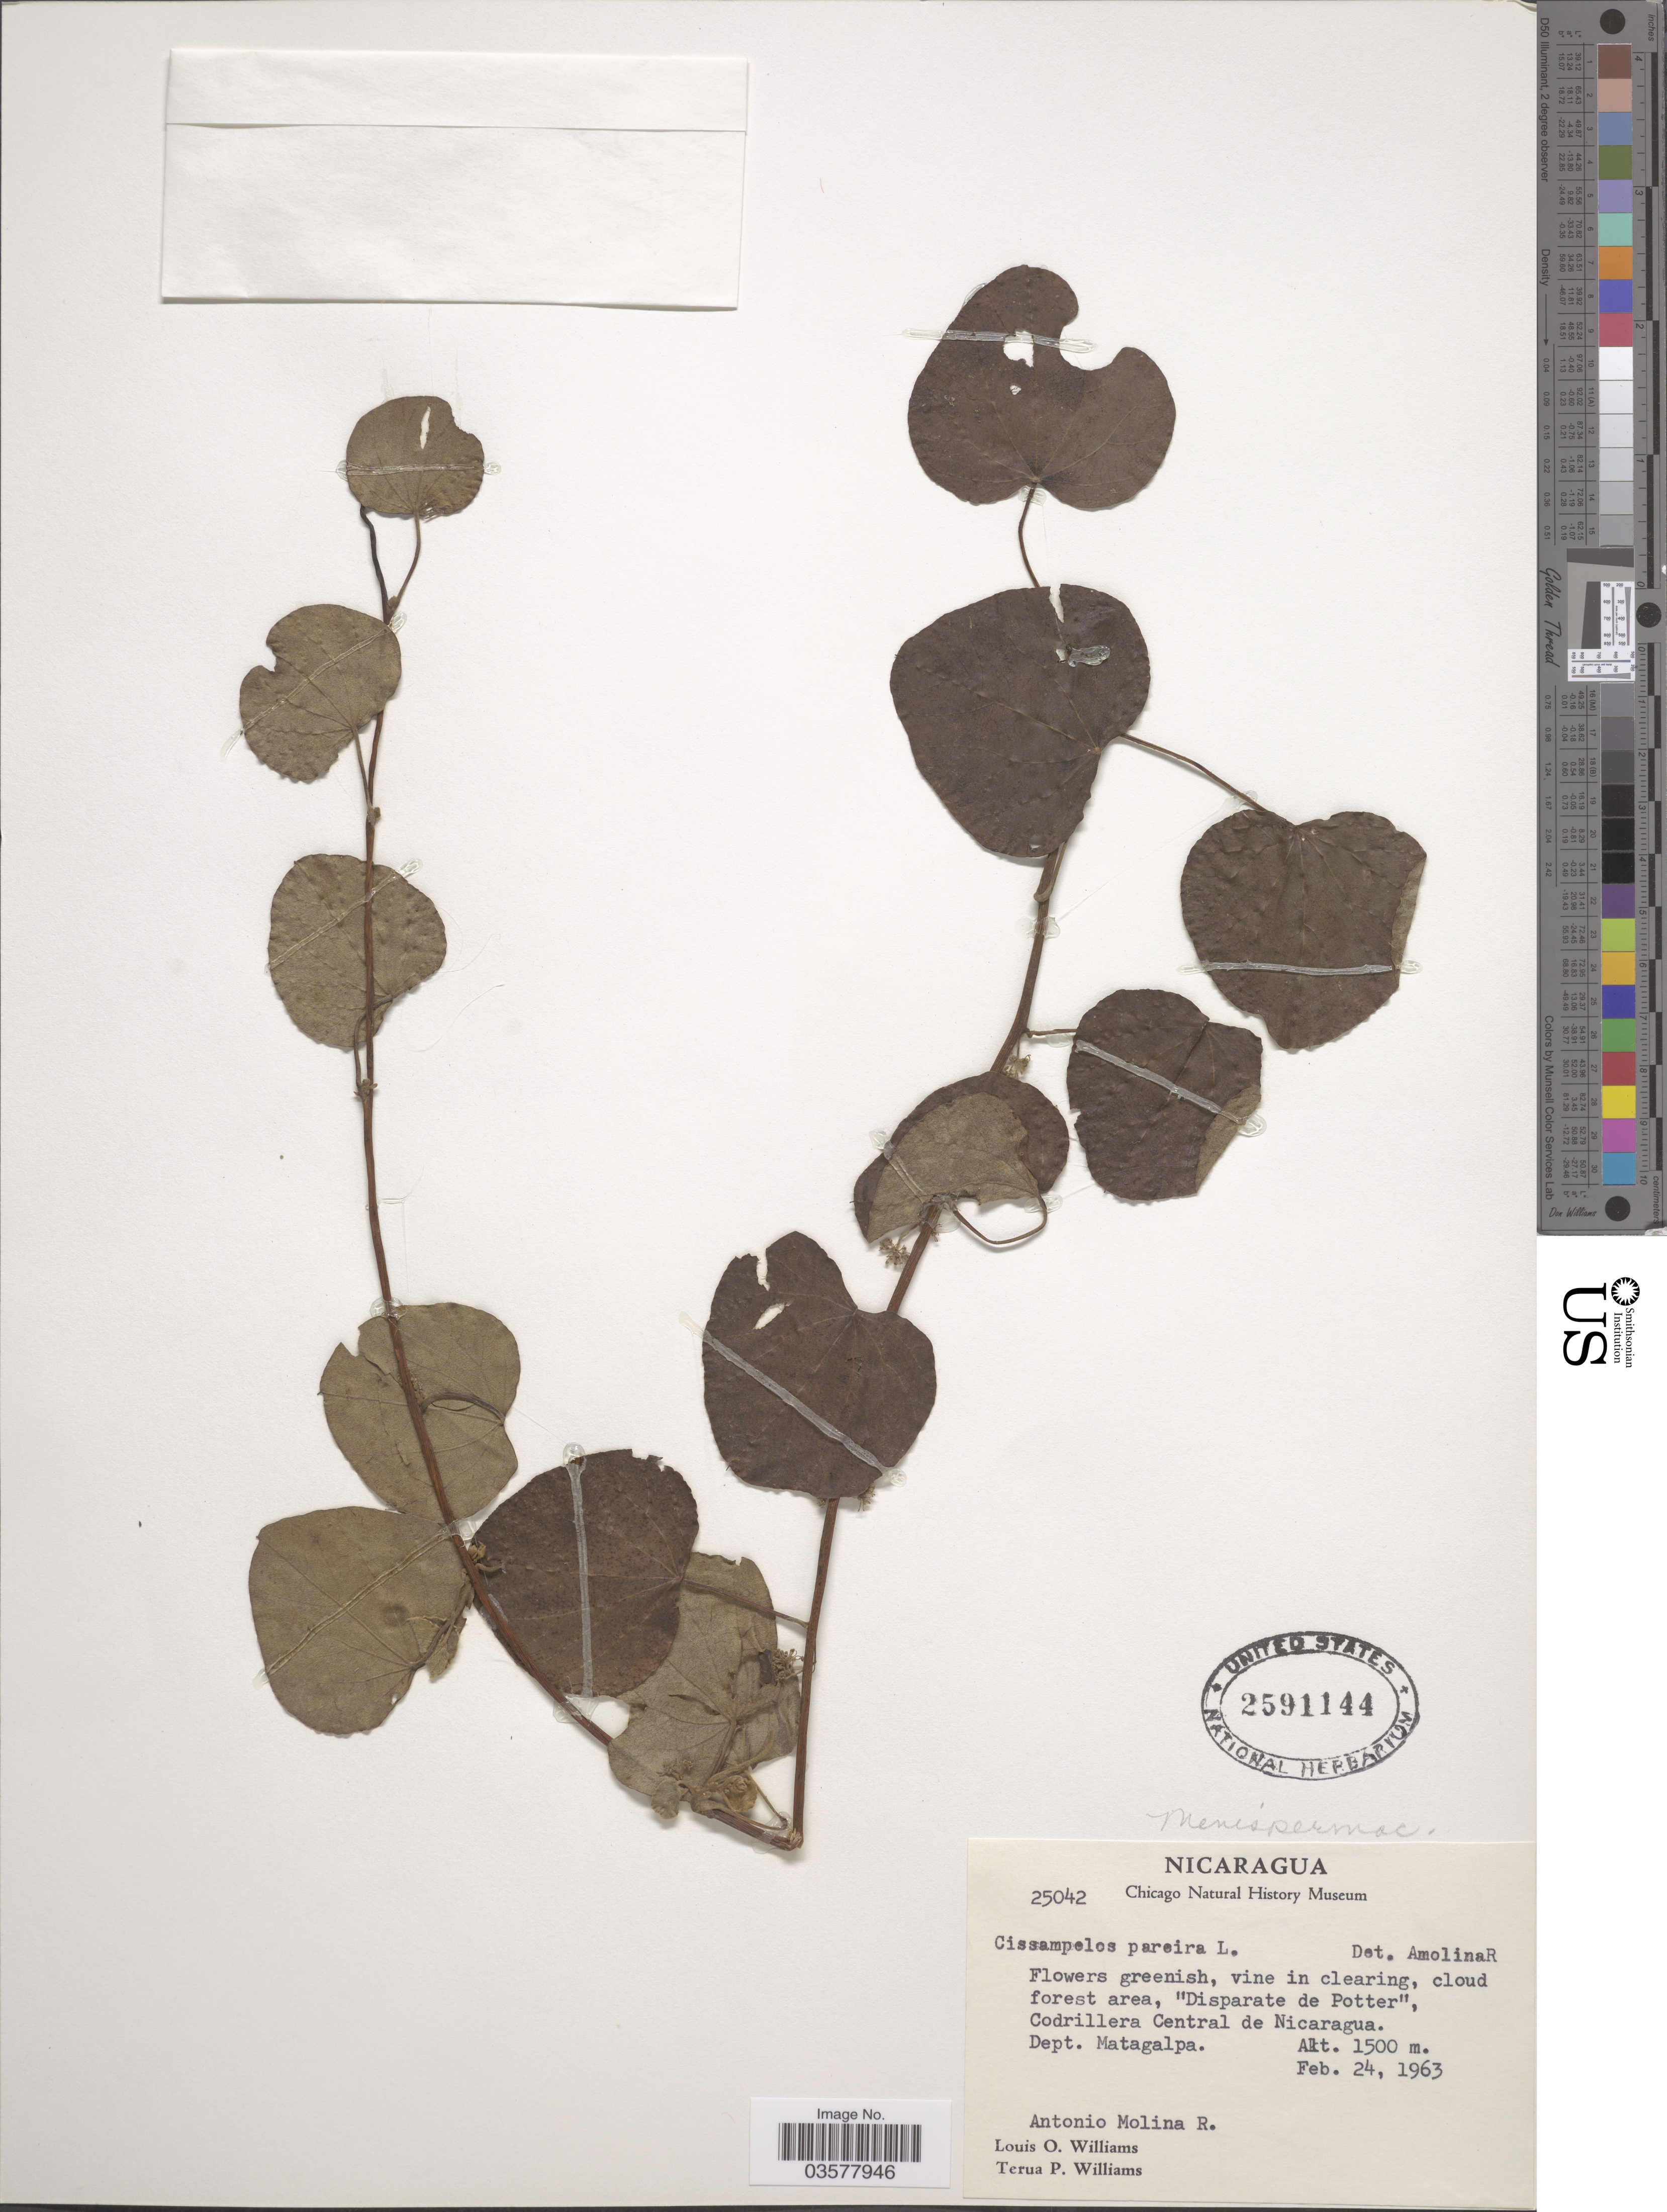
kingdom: Plantae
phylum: Tracheophyta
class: Magnoliopsida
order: Ranunculales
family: Menispermaceae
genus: Cissampelos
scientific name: Cissampelos pareira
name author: L.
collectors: A. Molina R., L. O. Williams & T. Williams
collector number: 25042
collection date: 1963-02-24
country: Nicaragua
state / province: Matagalpa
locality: Codrillera Central de Nicaragua. Dept. Matagalpa.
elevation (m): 1500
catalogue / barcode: US 2591144